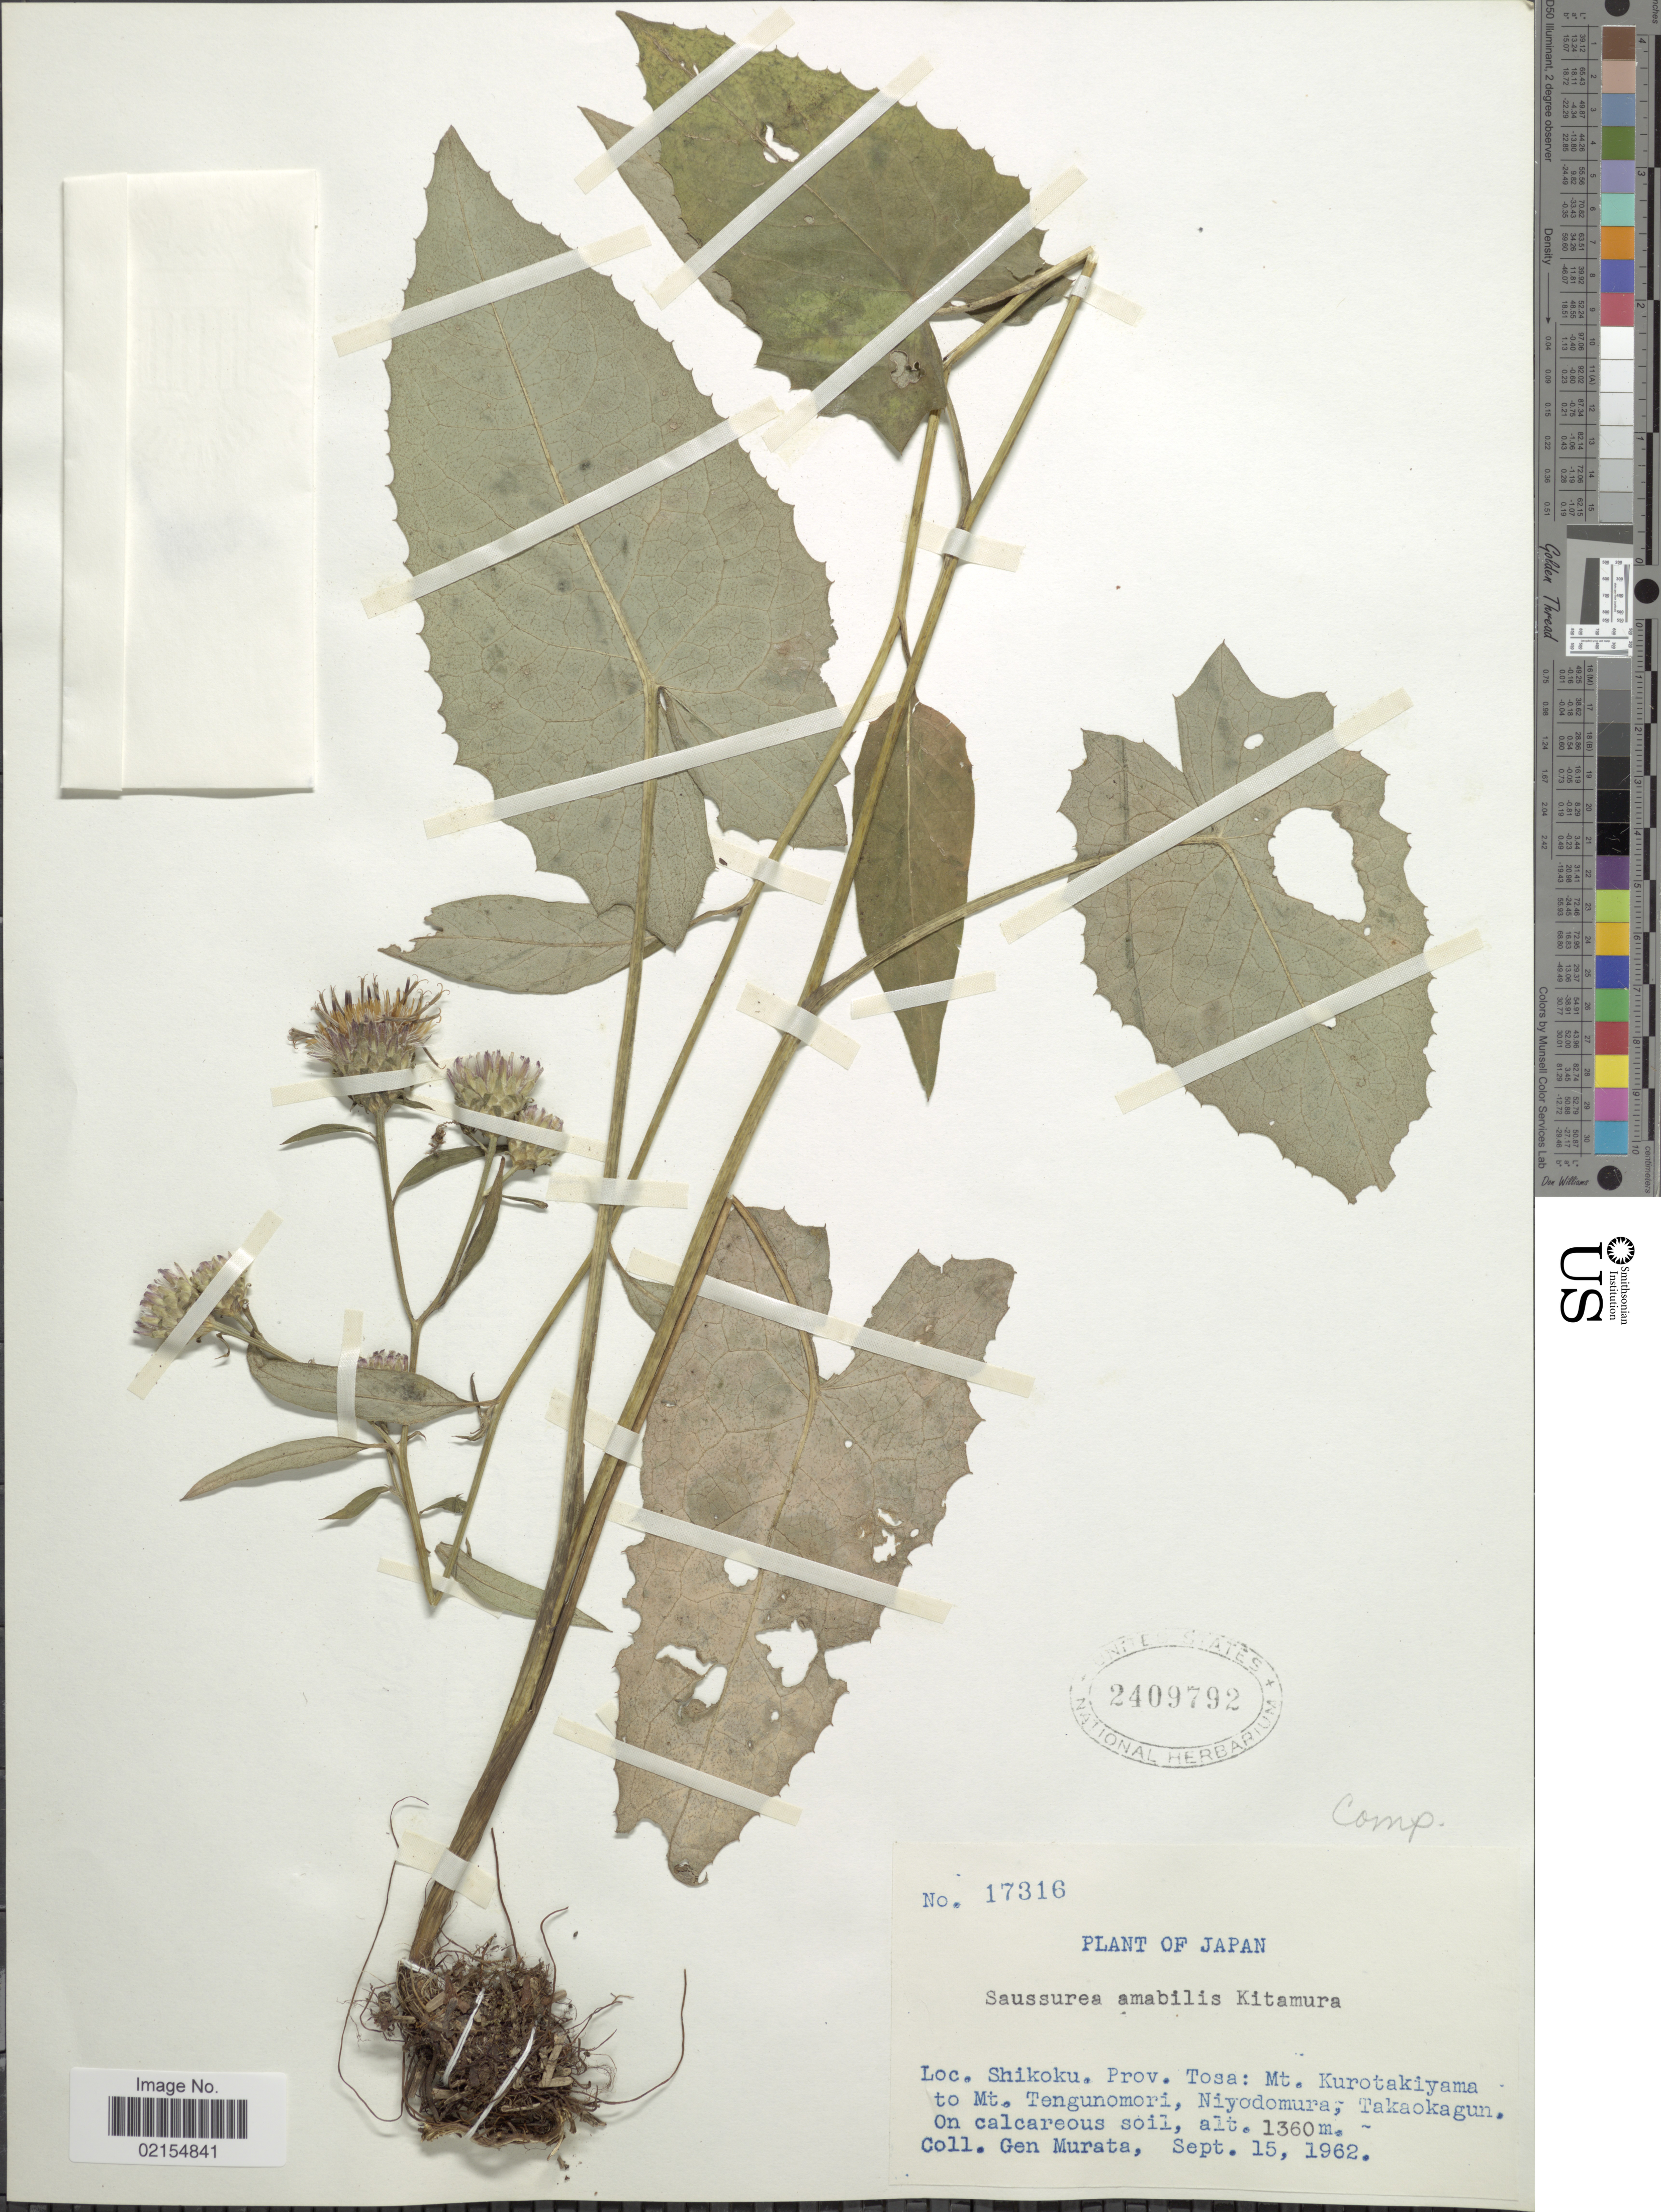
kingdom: Plantae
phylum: Tracheophyta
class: Magnoliopsida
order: Asterales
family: Asteraceae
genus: Saussurea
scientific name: Saussurea amabilis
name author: Kitam.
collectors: G. Murata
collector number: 17316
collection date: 1962-09-15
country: Japan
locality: Shikoku, Prov. Tosa: Mt. Kurotakiyama to Mt. Tengunomori, Niyodomura, Takaokagun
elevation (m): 1360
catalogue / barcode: US 2409792